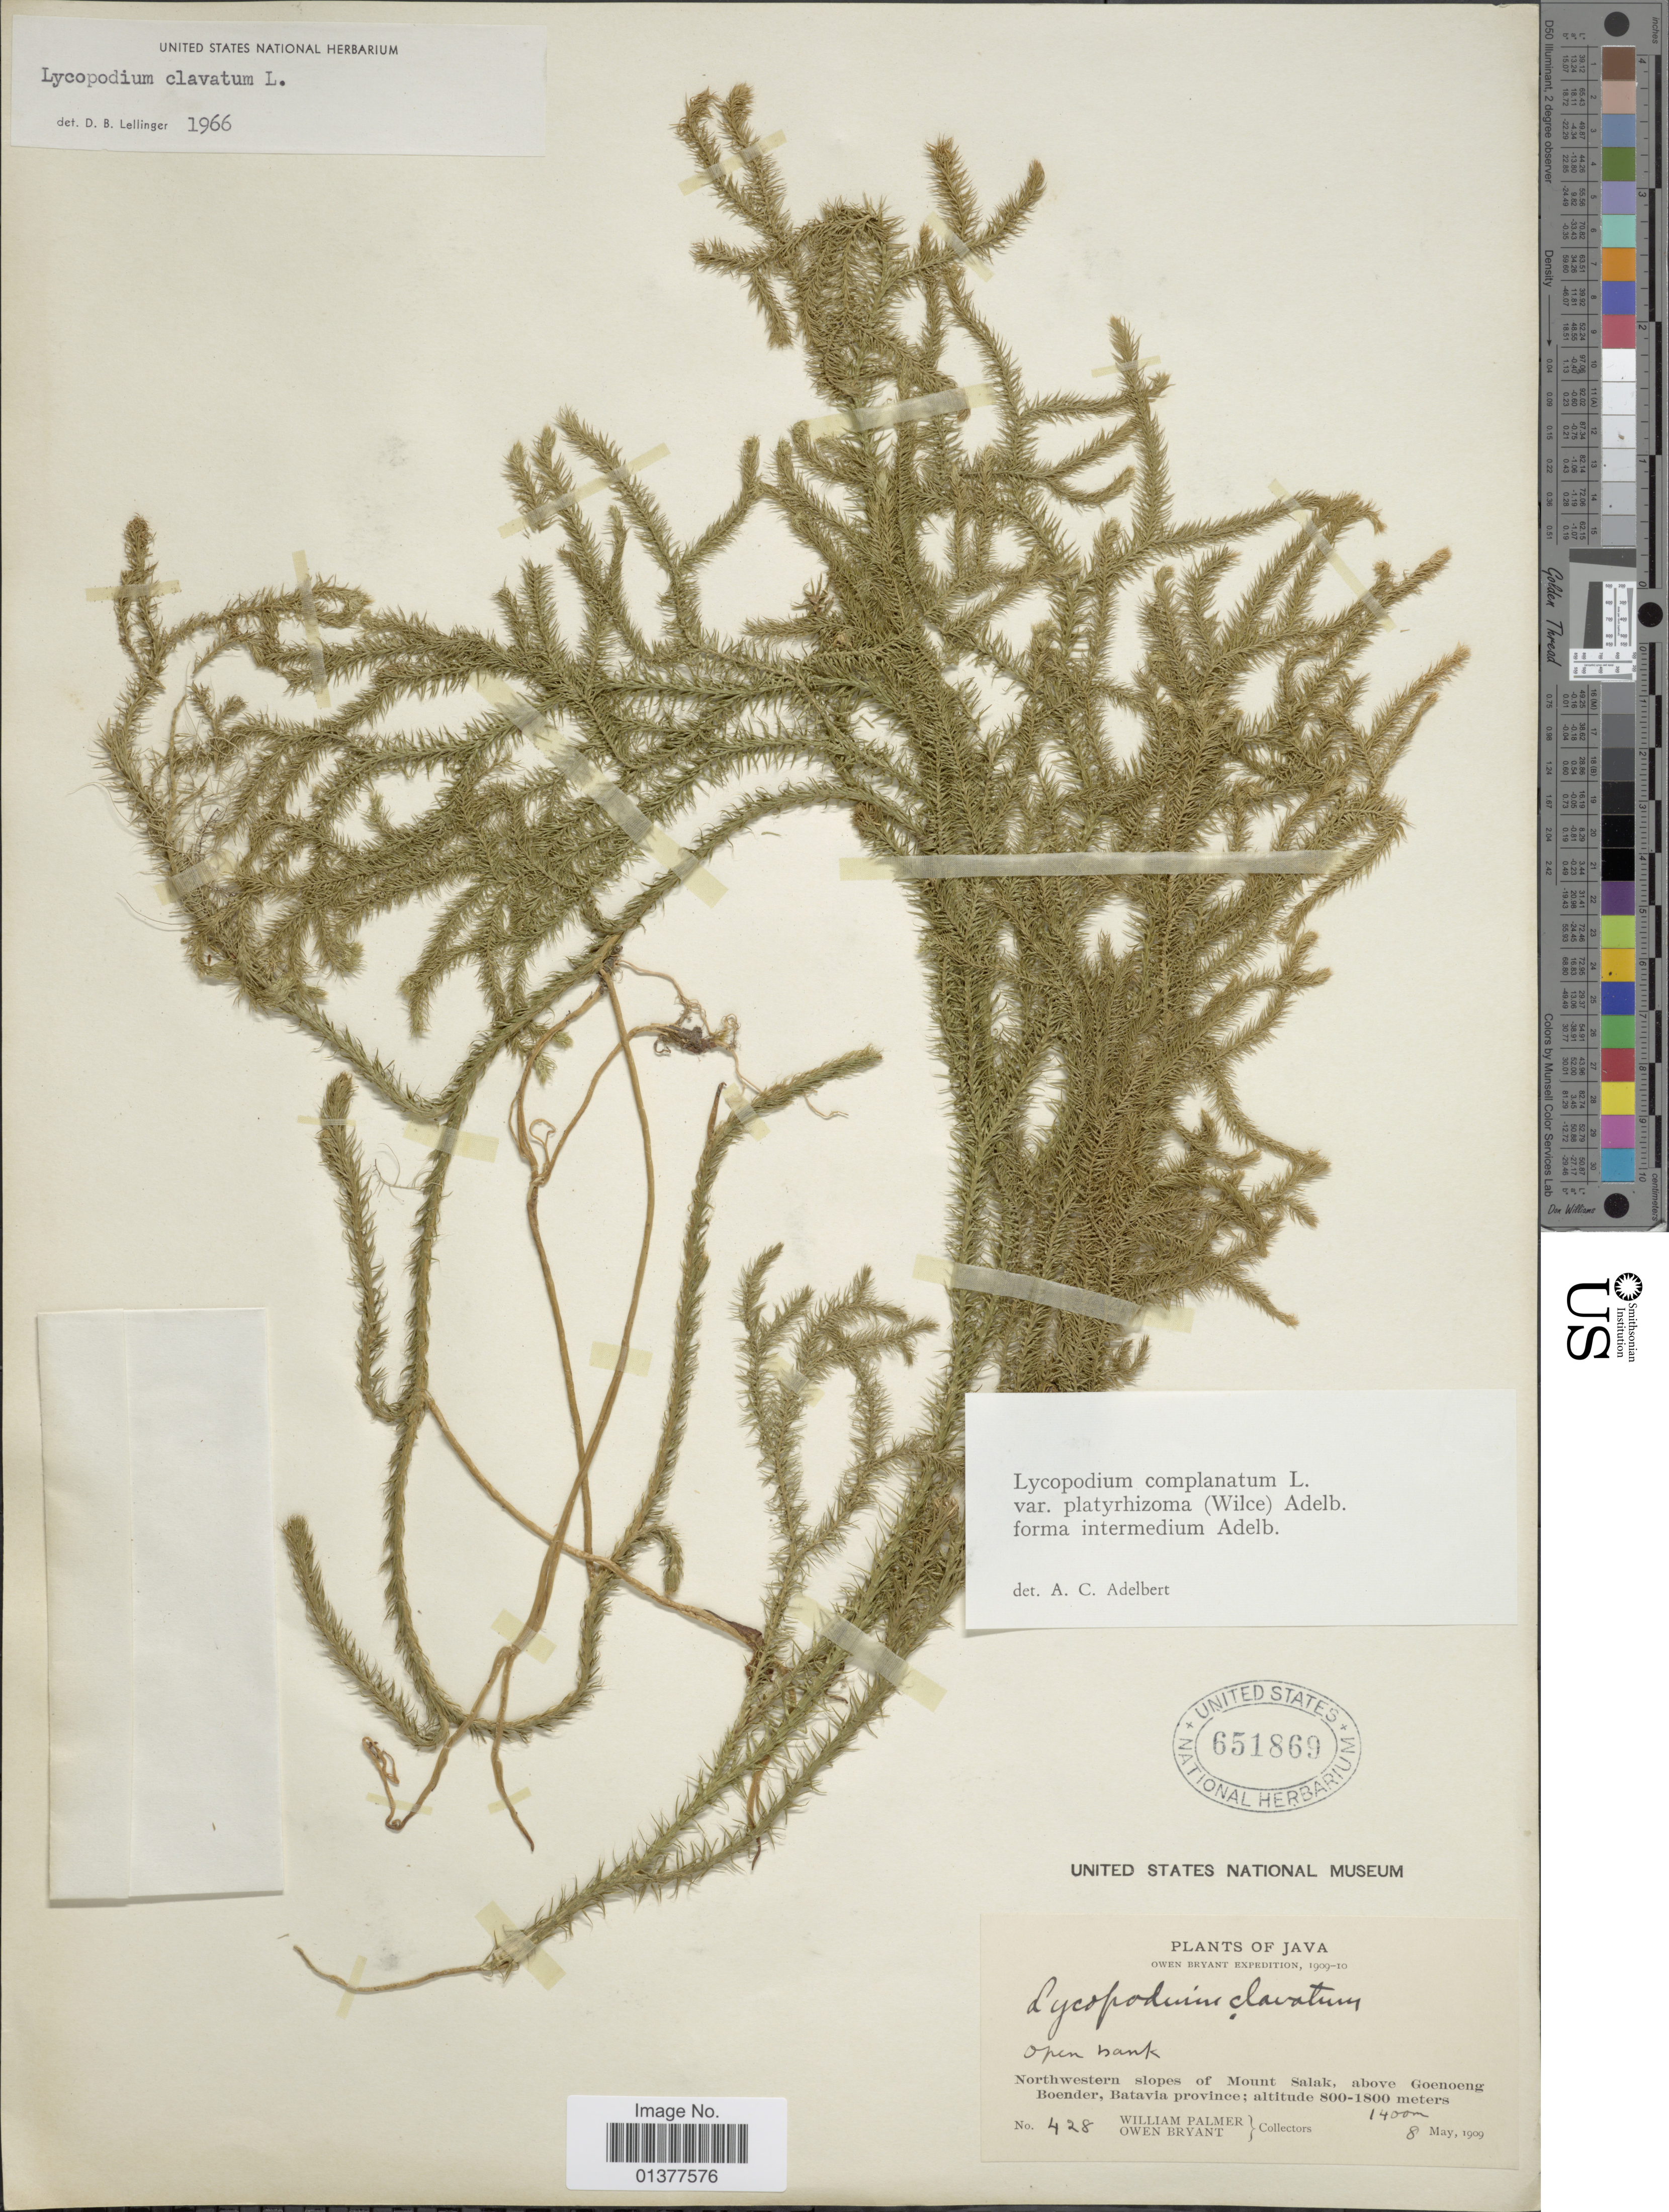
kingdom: Plantae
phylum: Tracheophyta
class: Lycopodiopsida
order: Lycopodiales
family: Lycopodiaceae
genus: Palhinhaea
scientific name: Palhinhaea cernua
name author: (L.) Vasc. & Franco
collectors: W. Palmer & O. Bryant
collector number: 428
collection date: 1909-05-08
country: Indonesia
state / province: Java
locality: Northwestern slopes of Mount Salak, above Goenoeng Boender, Batavia province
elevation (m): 800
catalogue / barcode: US 651869